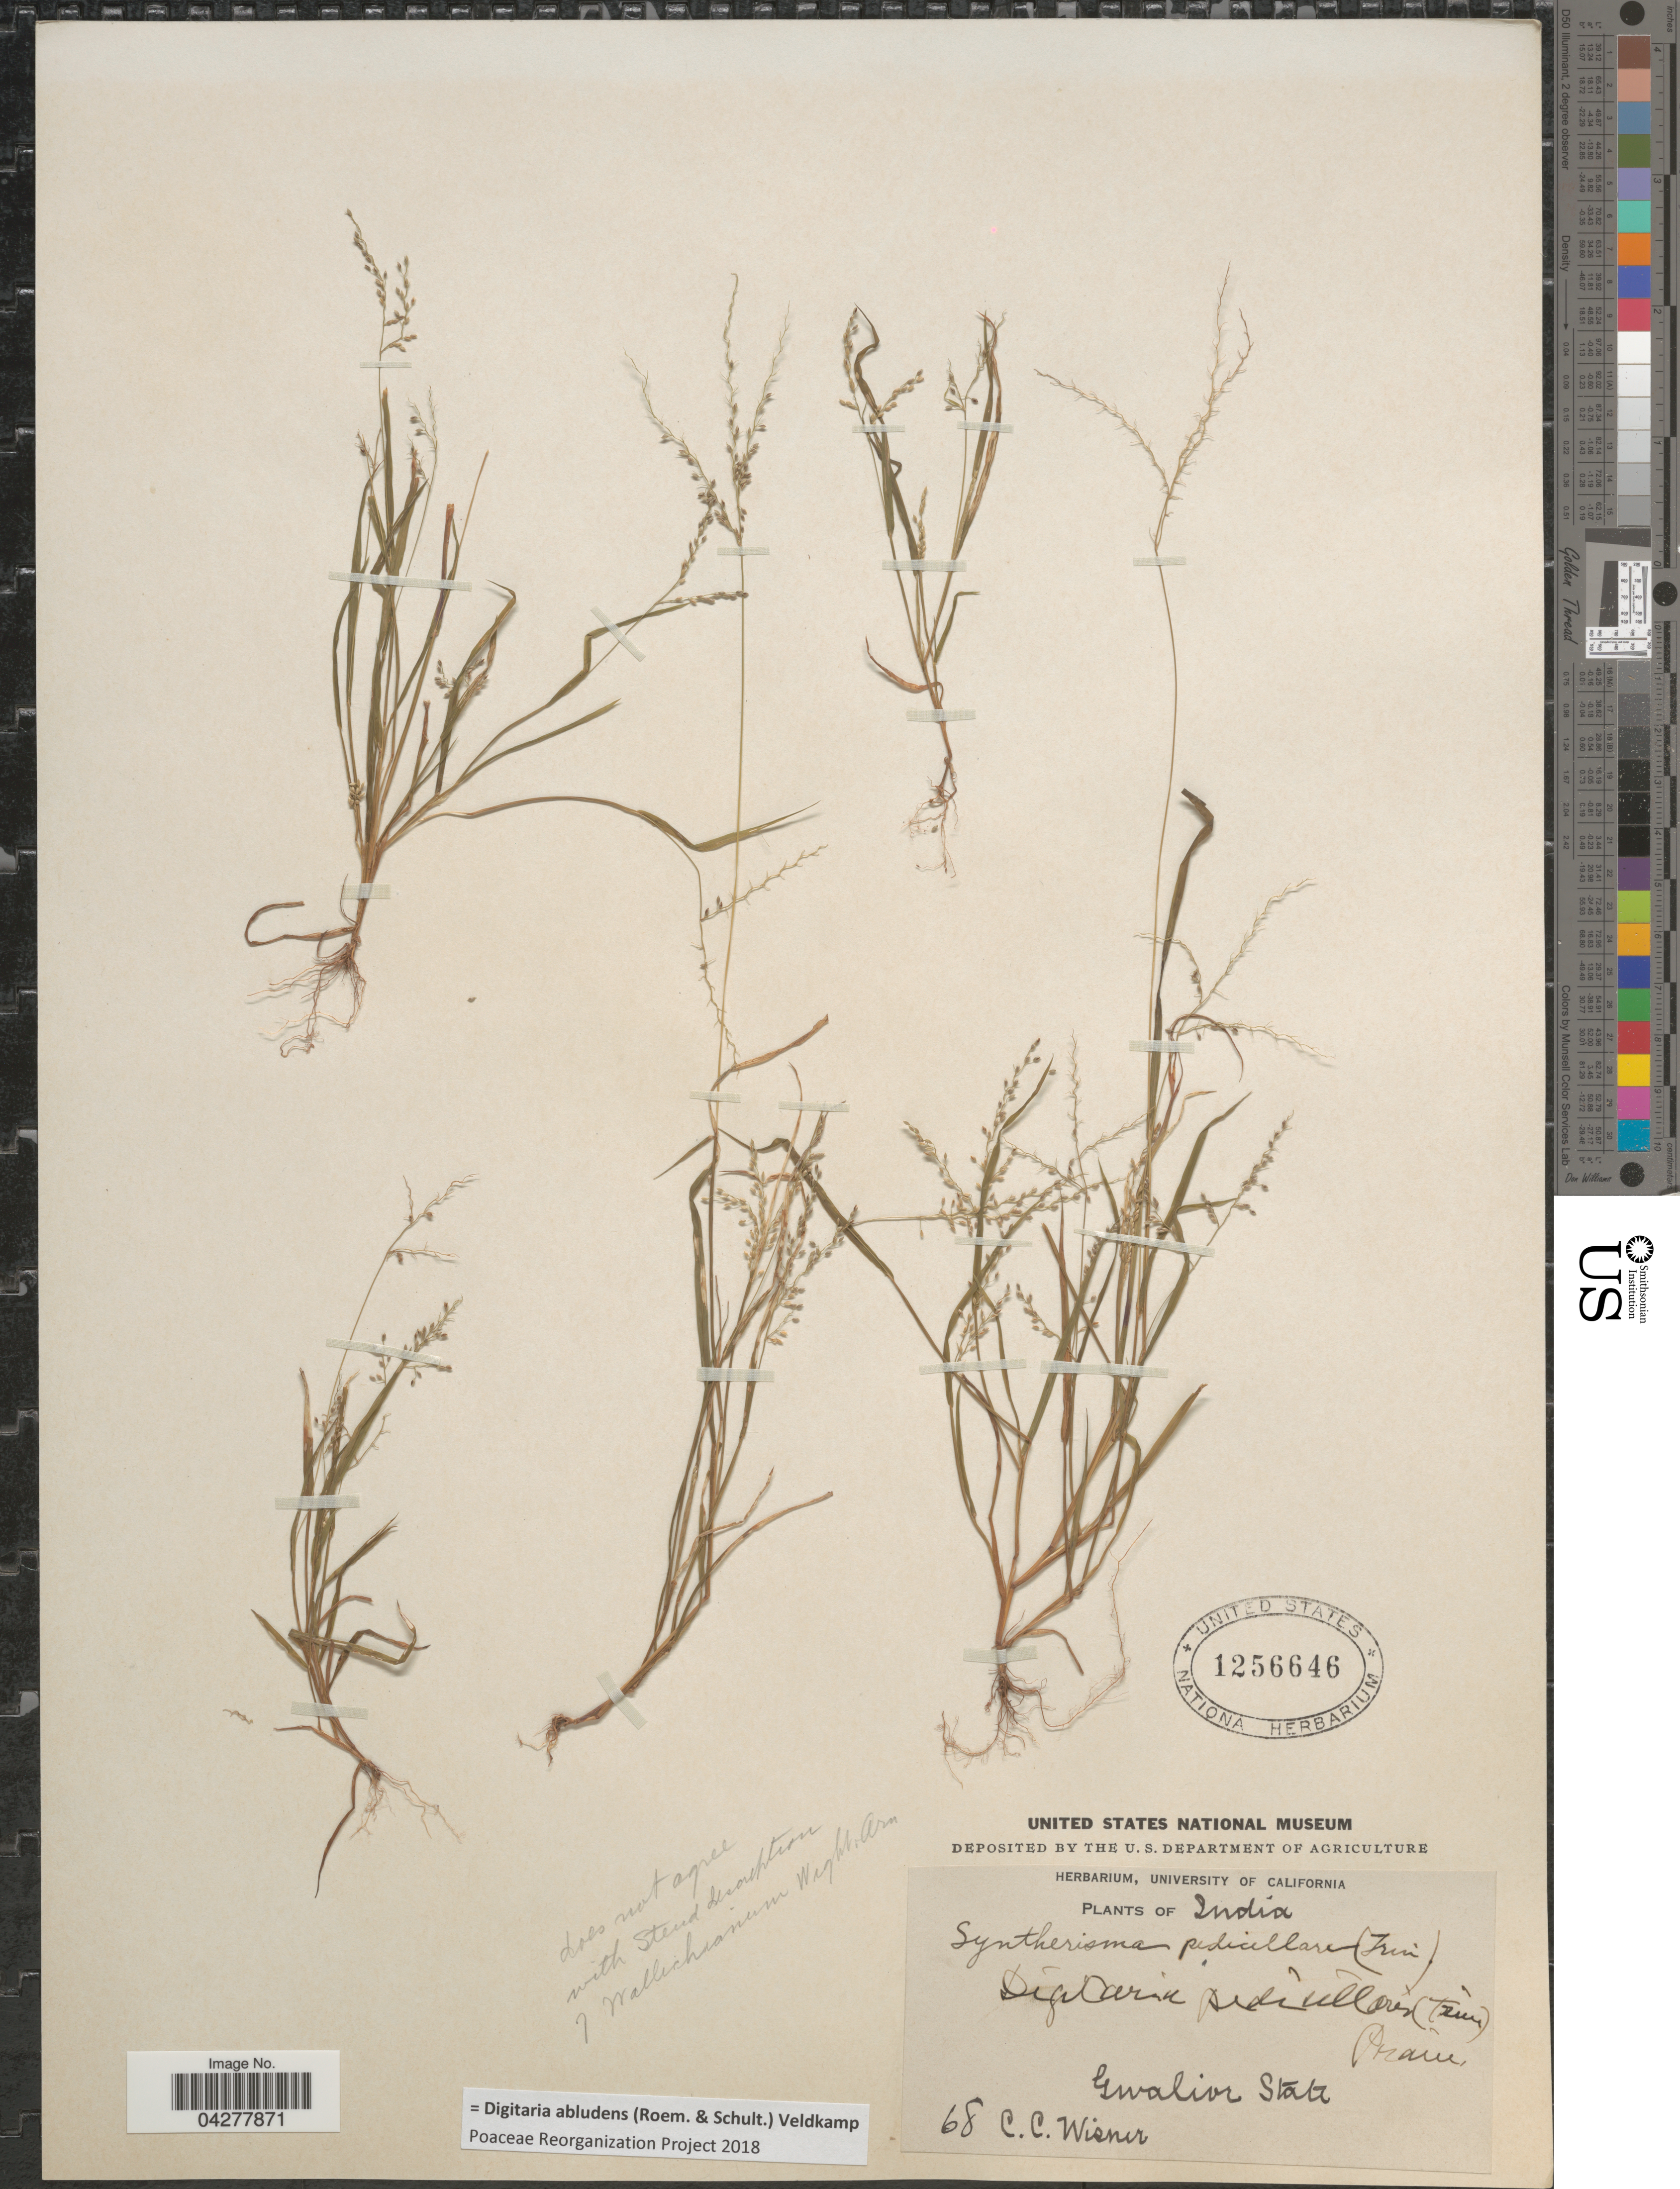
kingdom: Plantae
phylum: Tracheophyta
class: Liliopsida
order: Poales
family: Poaceae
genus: Digitaria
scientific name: Digitaria abludens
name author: (Roem. & Schult.) Veldkamp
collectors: C. Wisner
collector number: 68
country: India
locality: Gwalior State.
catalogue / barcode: US 1256646